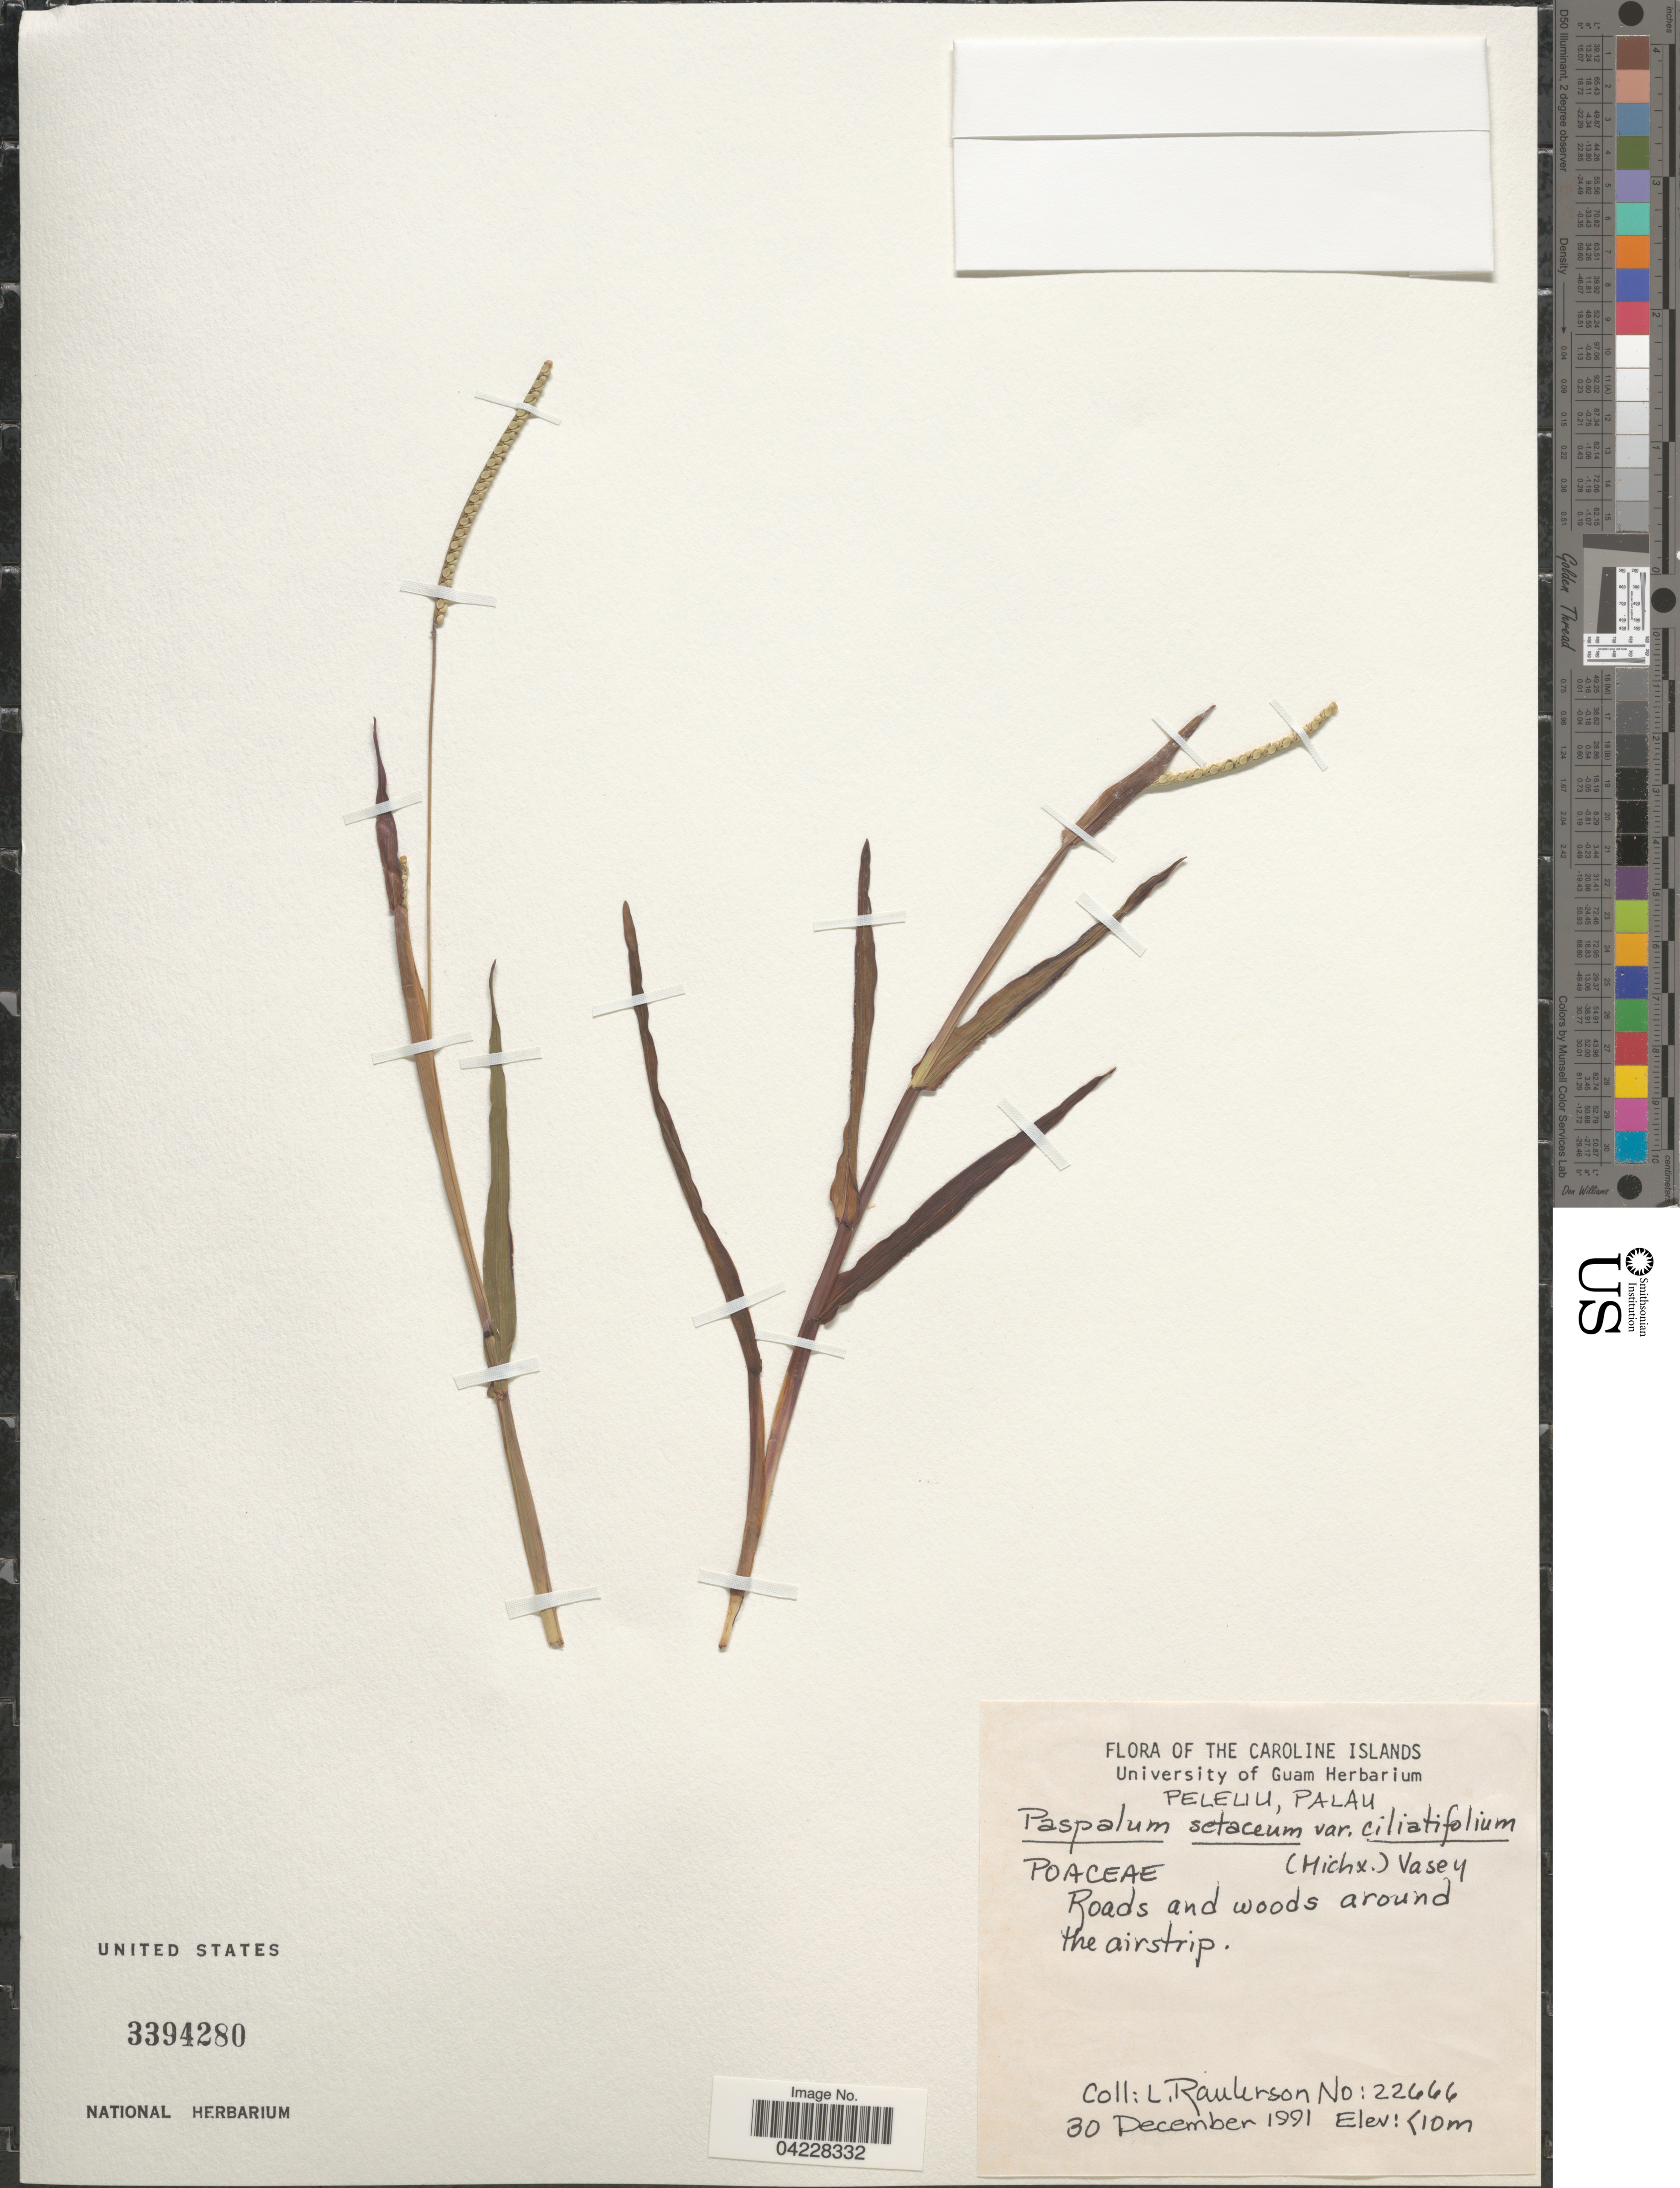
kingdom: Plantae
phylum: Tracheophyta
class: Liliopsida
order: Poales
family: Poaceae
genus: Paspalum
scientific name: Paspalum setaceum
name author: Michx.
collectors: L. Raulerson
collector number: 22666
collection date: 1991-12-30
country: Palau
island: Peleliu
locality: The Caroline Islands. Peleliu, Palau. Roads and woods around the airstrip.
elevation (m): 10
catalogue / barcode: US 3394280